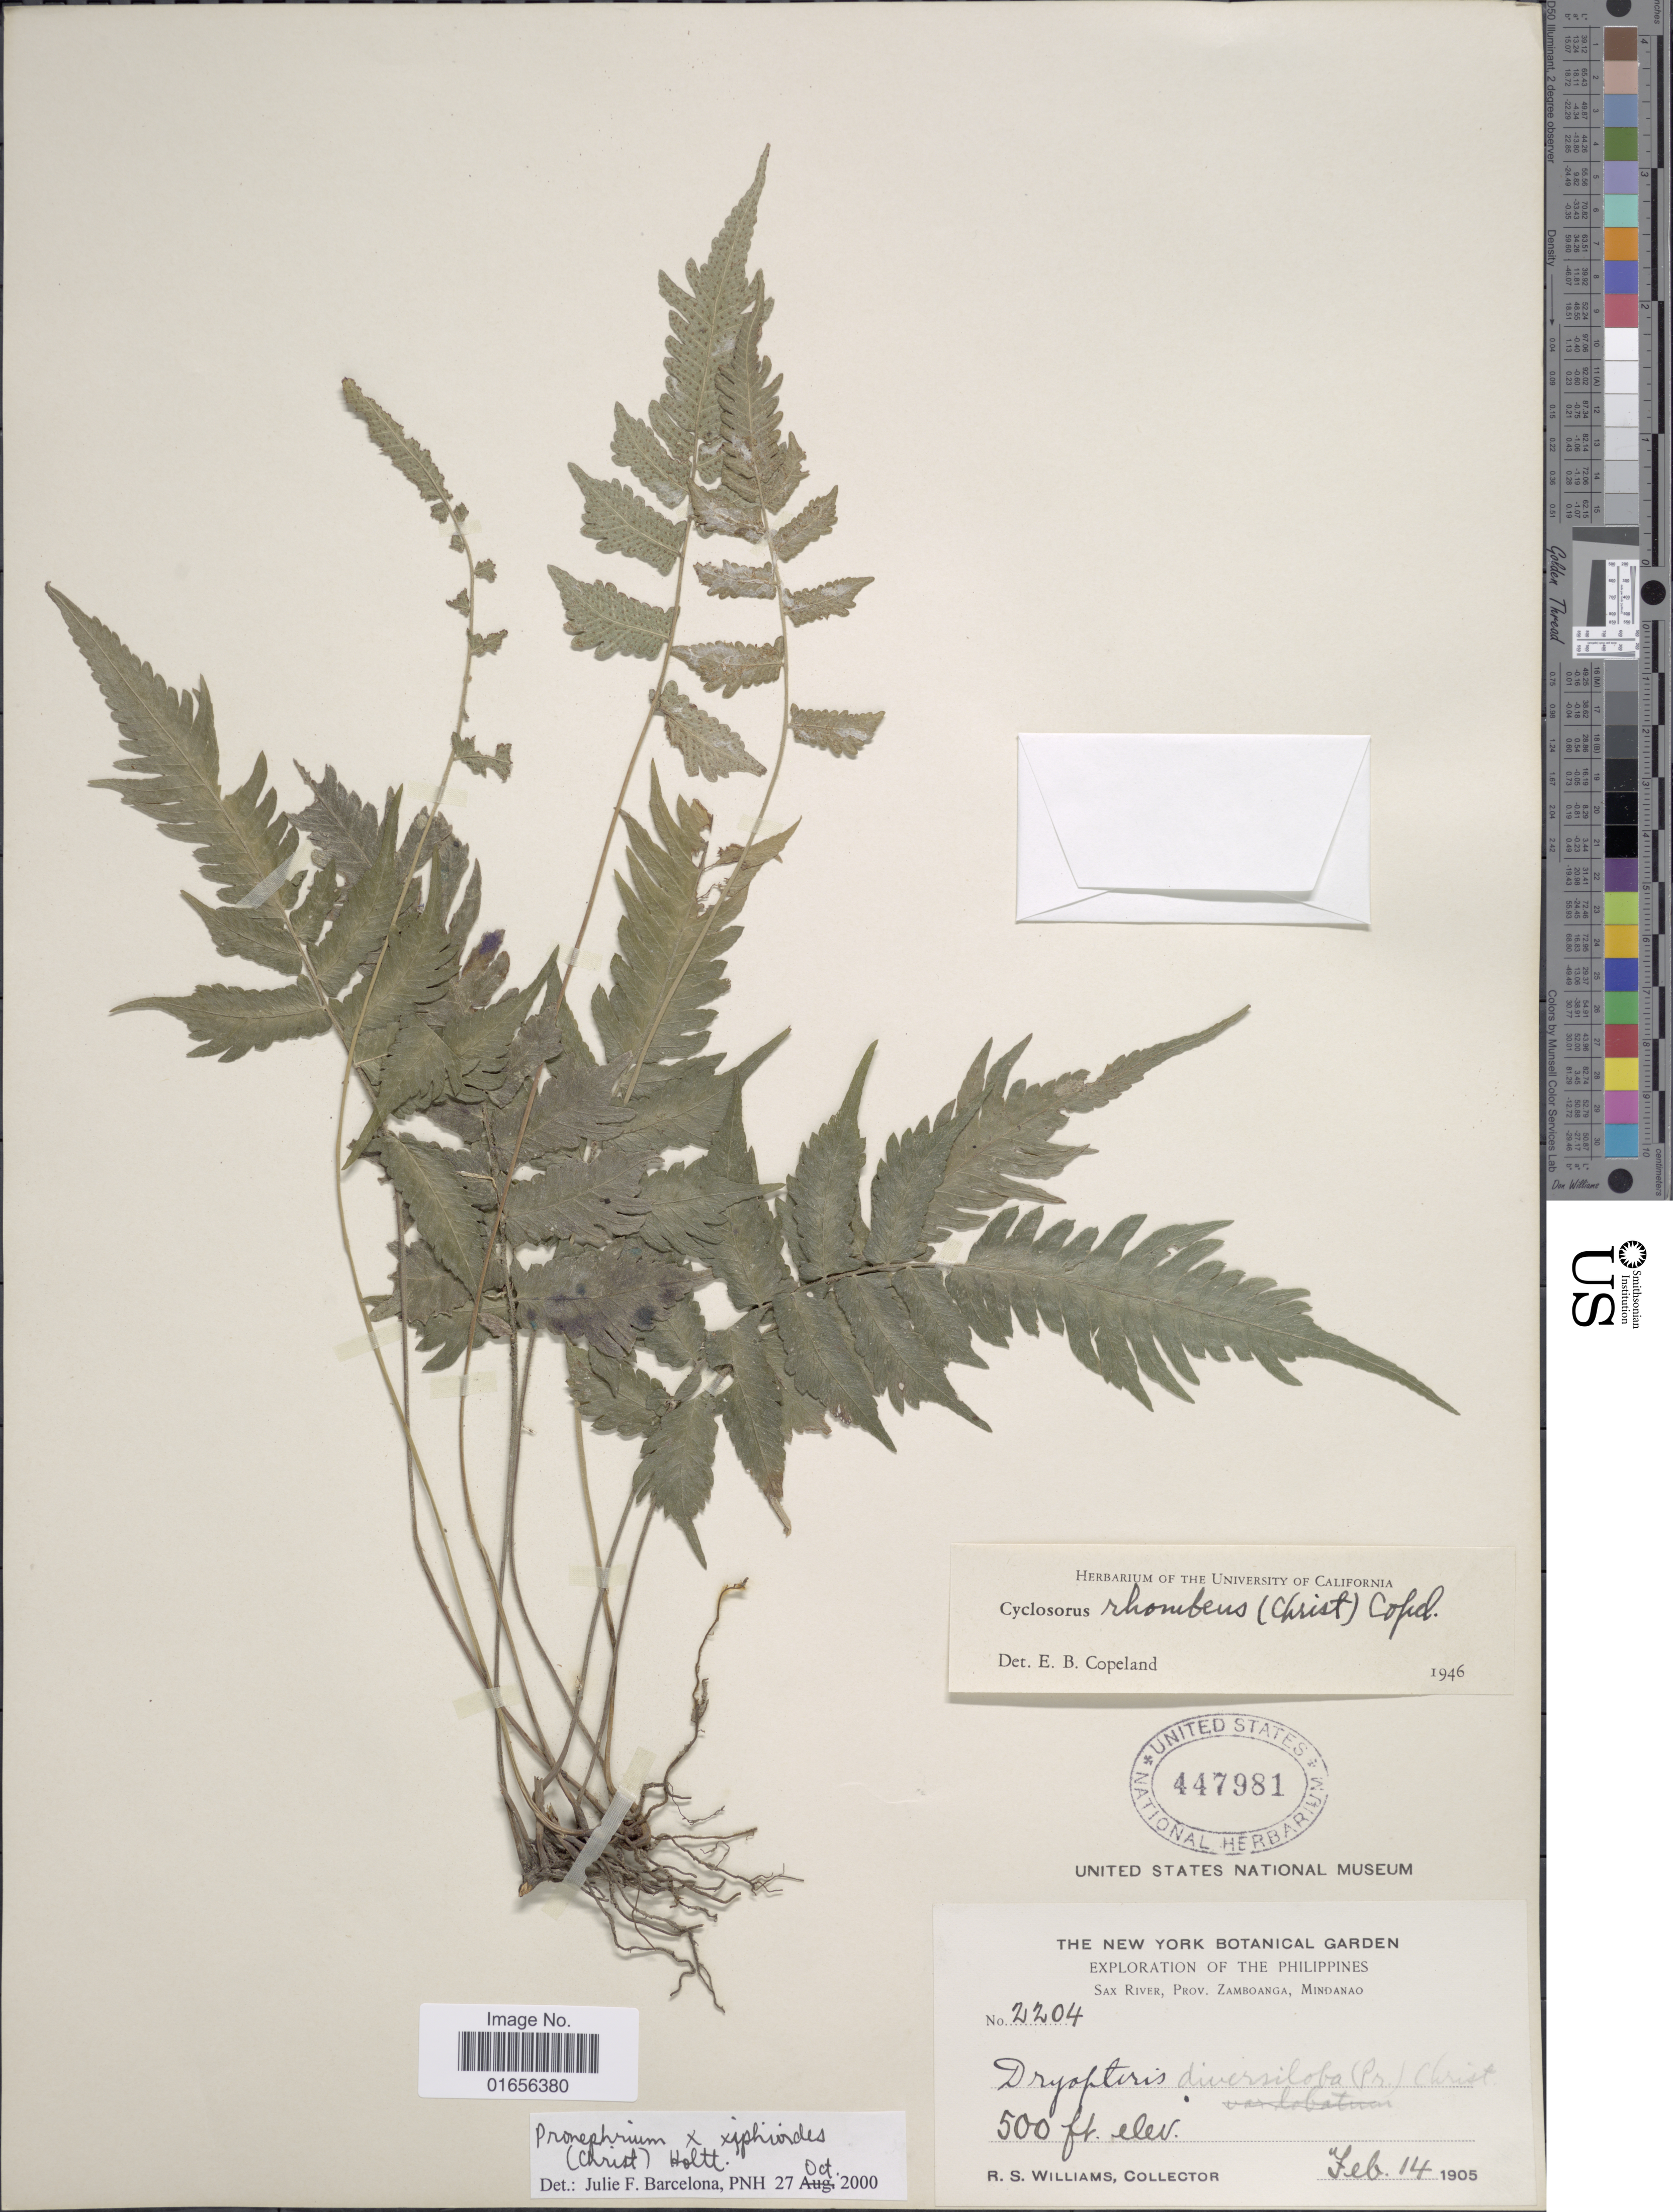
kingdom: Plantae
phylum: Tracheophyta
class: Polypodiopsida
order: Polypodiales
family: Thelypteridaceae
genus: Pronephrium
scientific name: Pronephrium xiphioides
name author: (C. Chr.) Holttum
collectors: R. S. Williams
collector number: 2204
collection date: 1905-02-14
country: Philippines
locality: The Philippines, Sax River, Prov. Zamboanga, Mindanao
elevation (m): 152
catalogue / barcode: US 447981